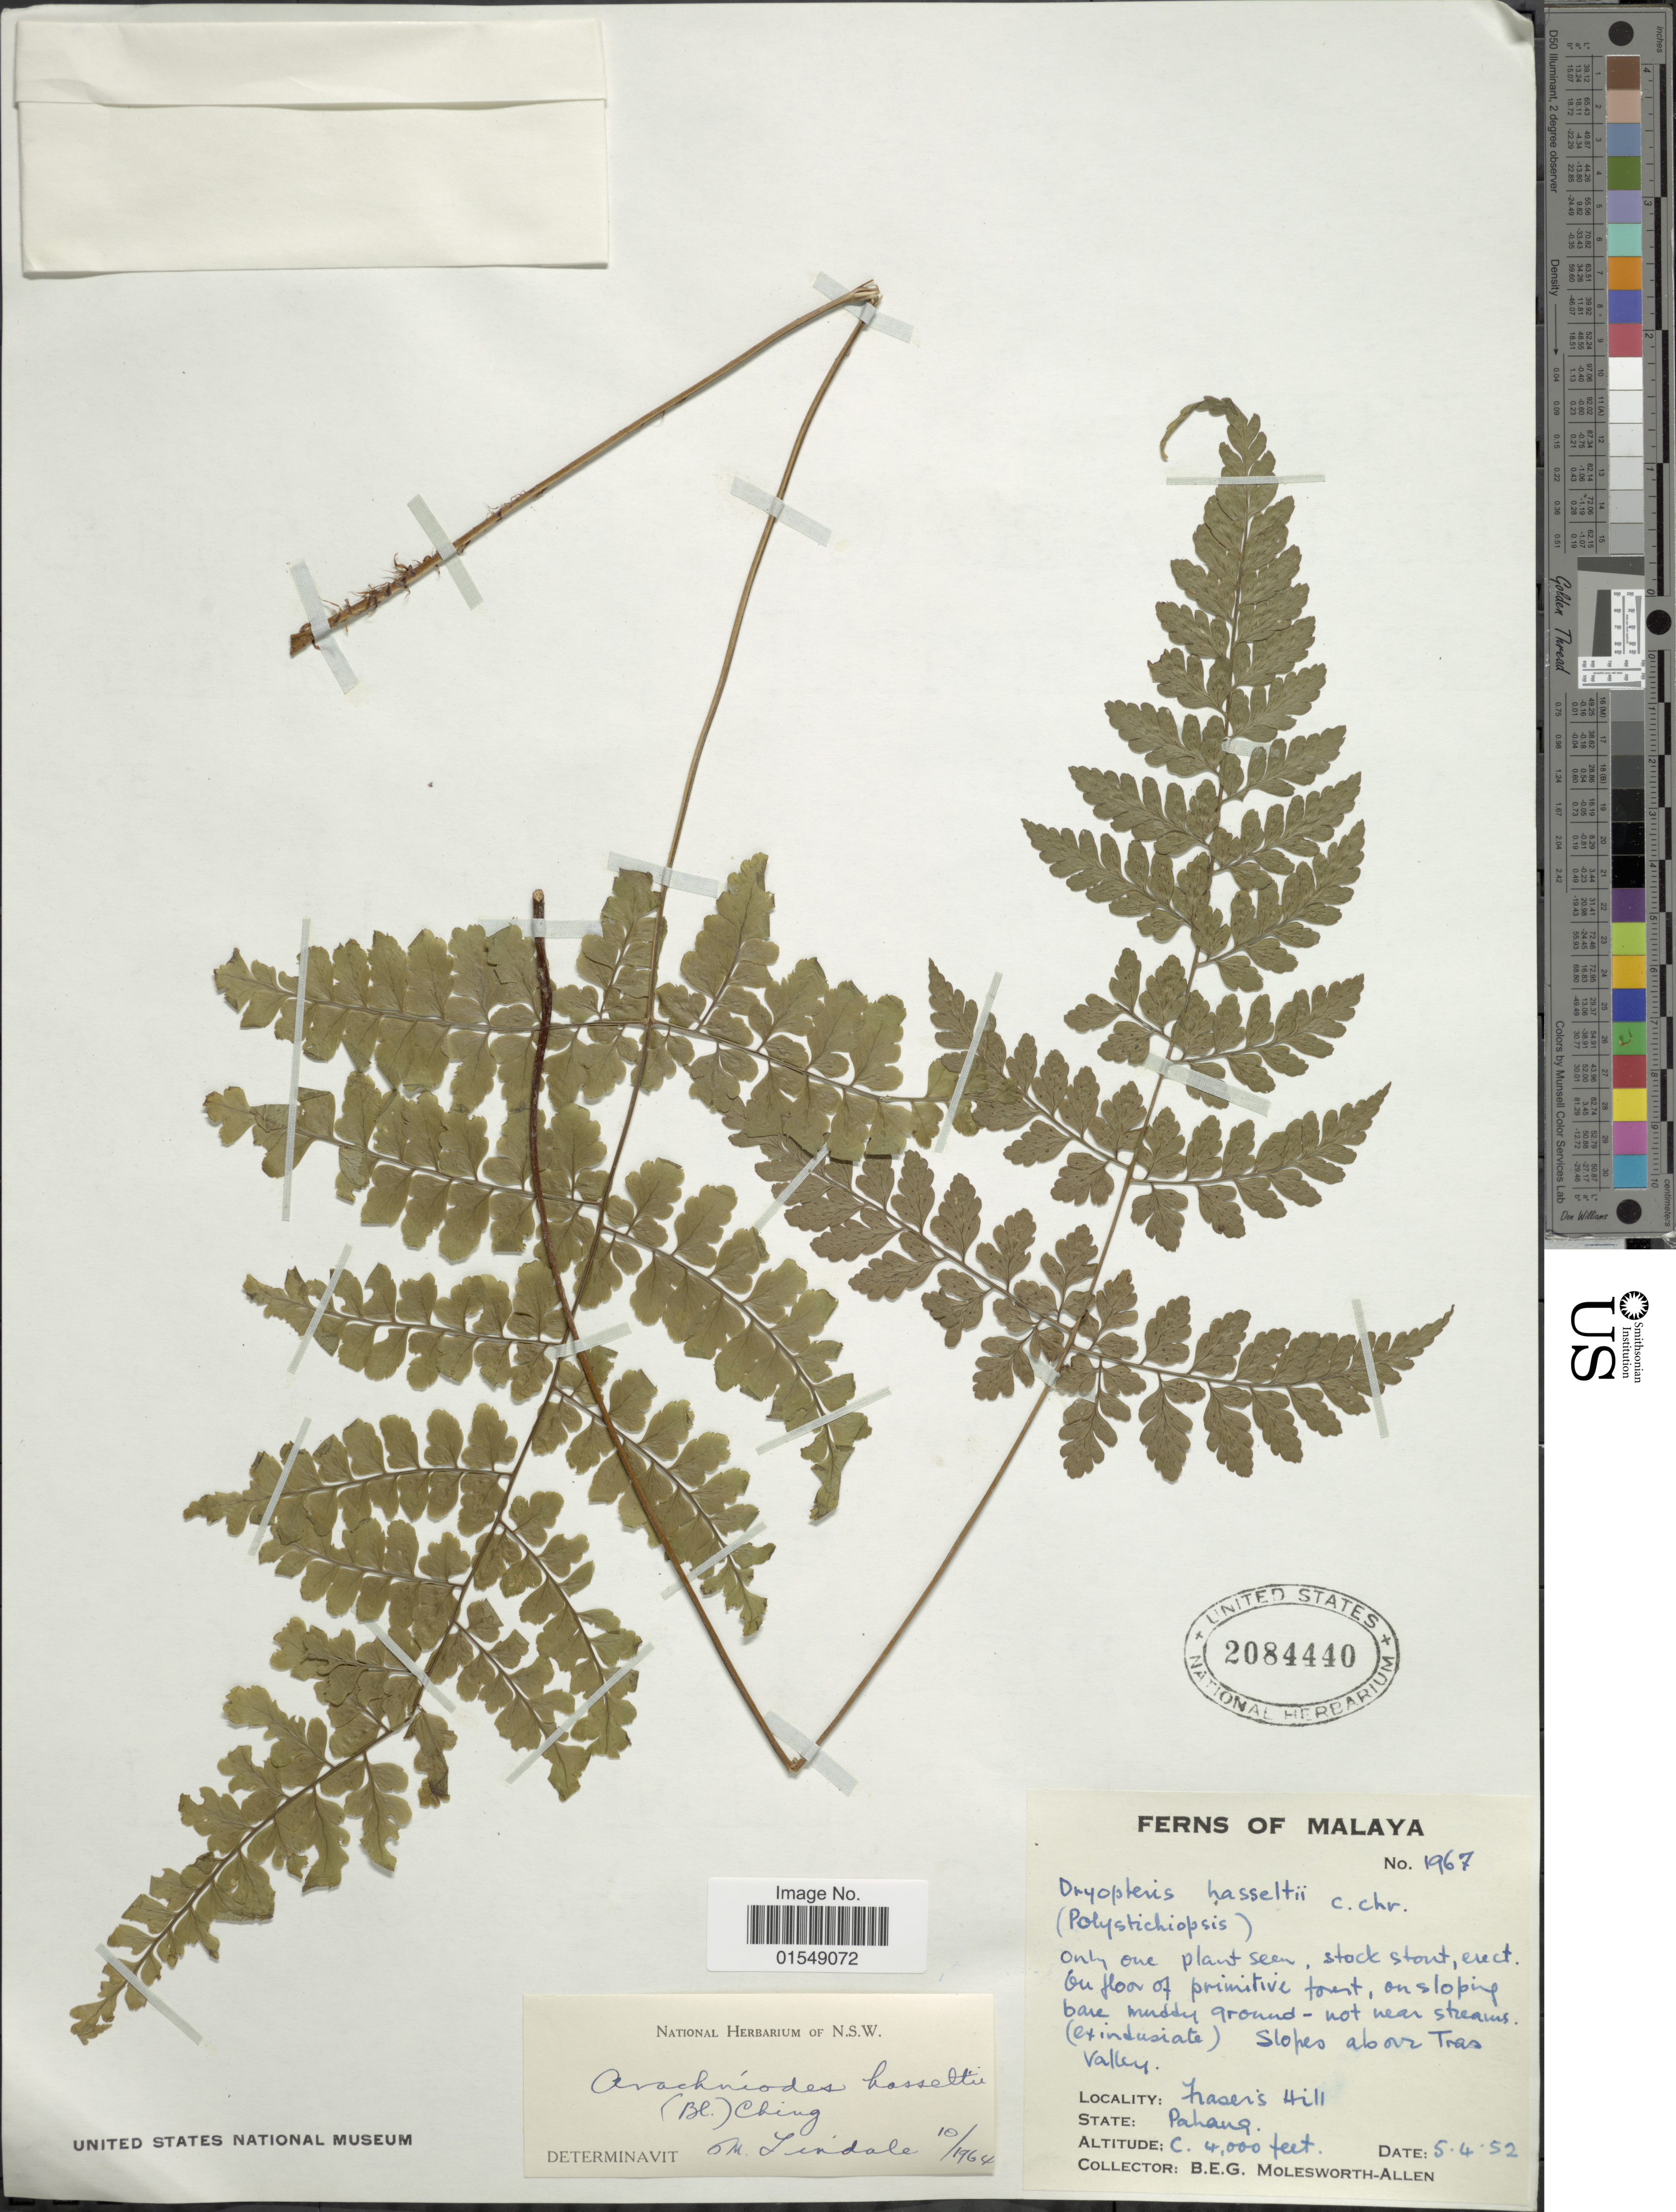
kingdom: Plantae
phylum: Tracheophyta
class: Polypodiopsida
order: Polypodiales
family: Dryopteridaceae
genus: Arachniodes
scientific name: Arachniodes hasseltii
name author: (Blume) Ching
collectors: B. E. G. Molesworth-Allen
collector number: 1967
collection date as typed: Transcribed d/m/y: 5/4/52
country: Malaysia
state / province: Pahang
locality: Slope above Tras Valley, Malaya, Frasers Hill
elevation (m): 1219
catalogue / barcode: US 2084440